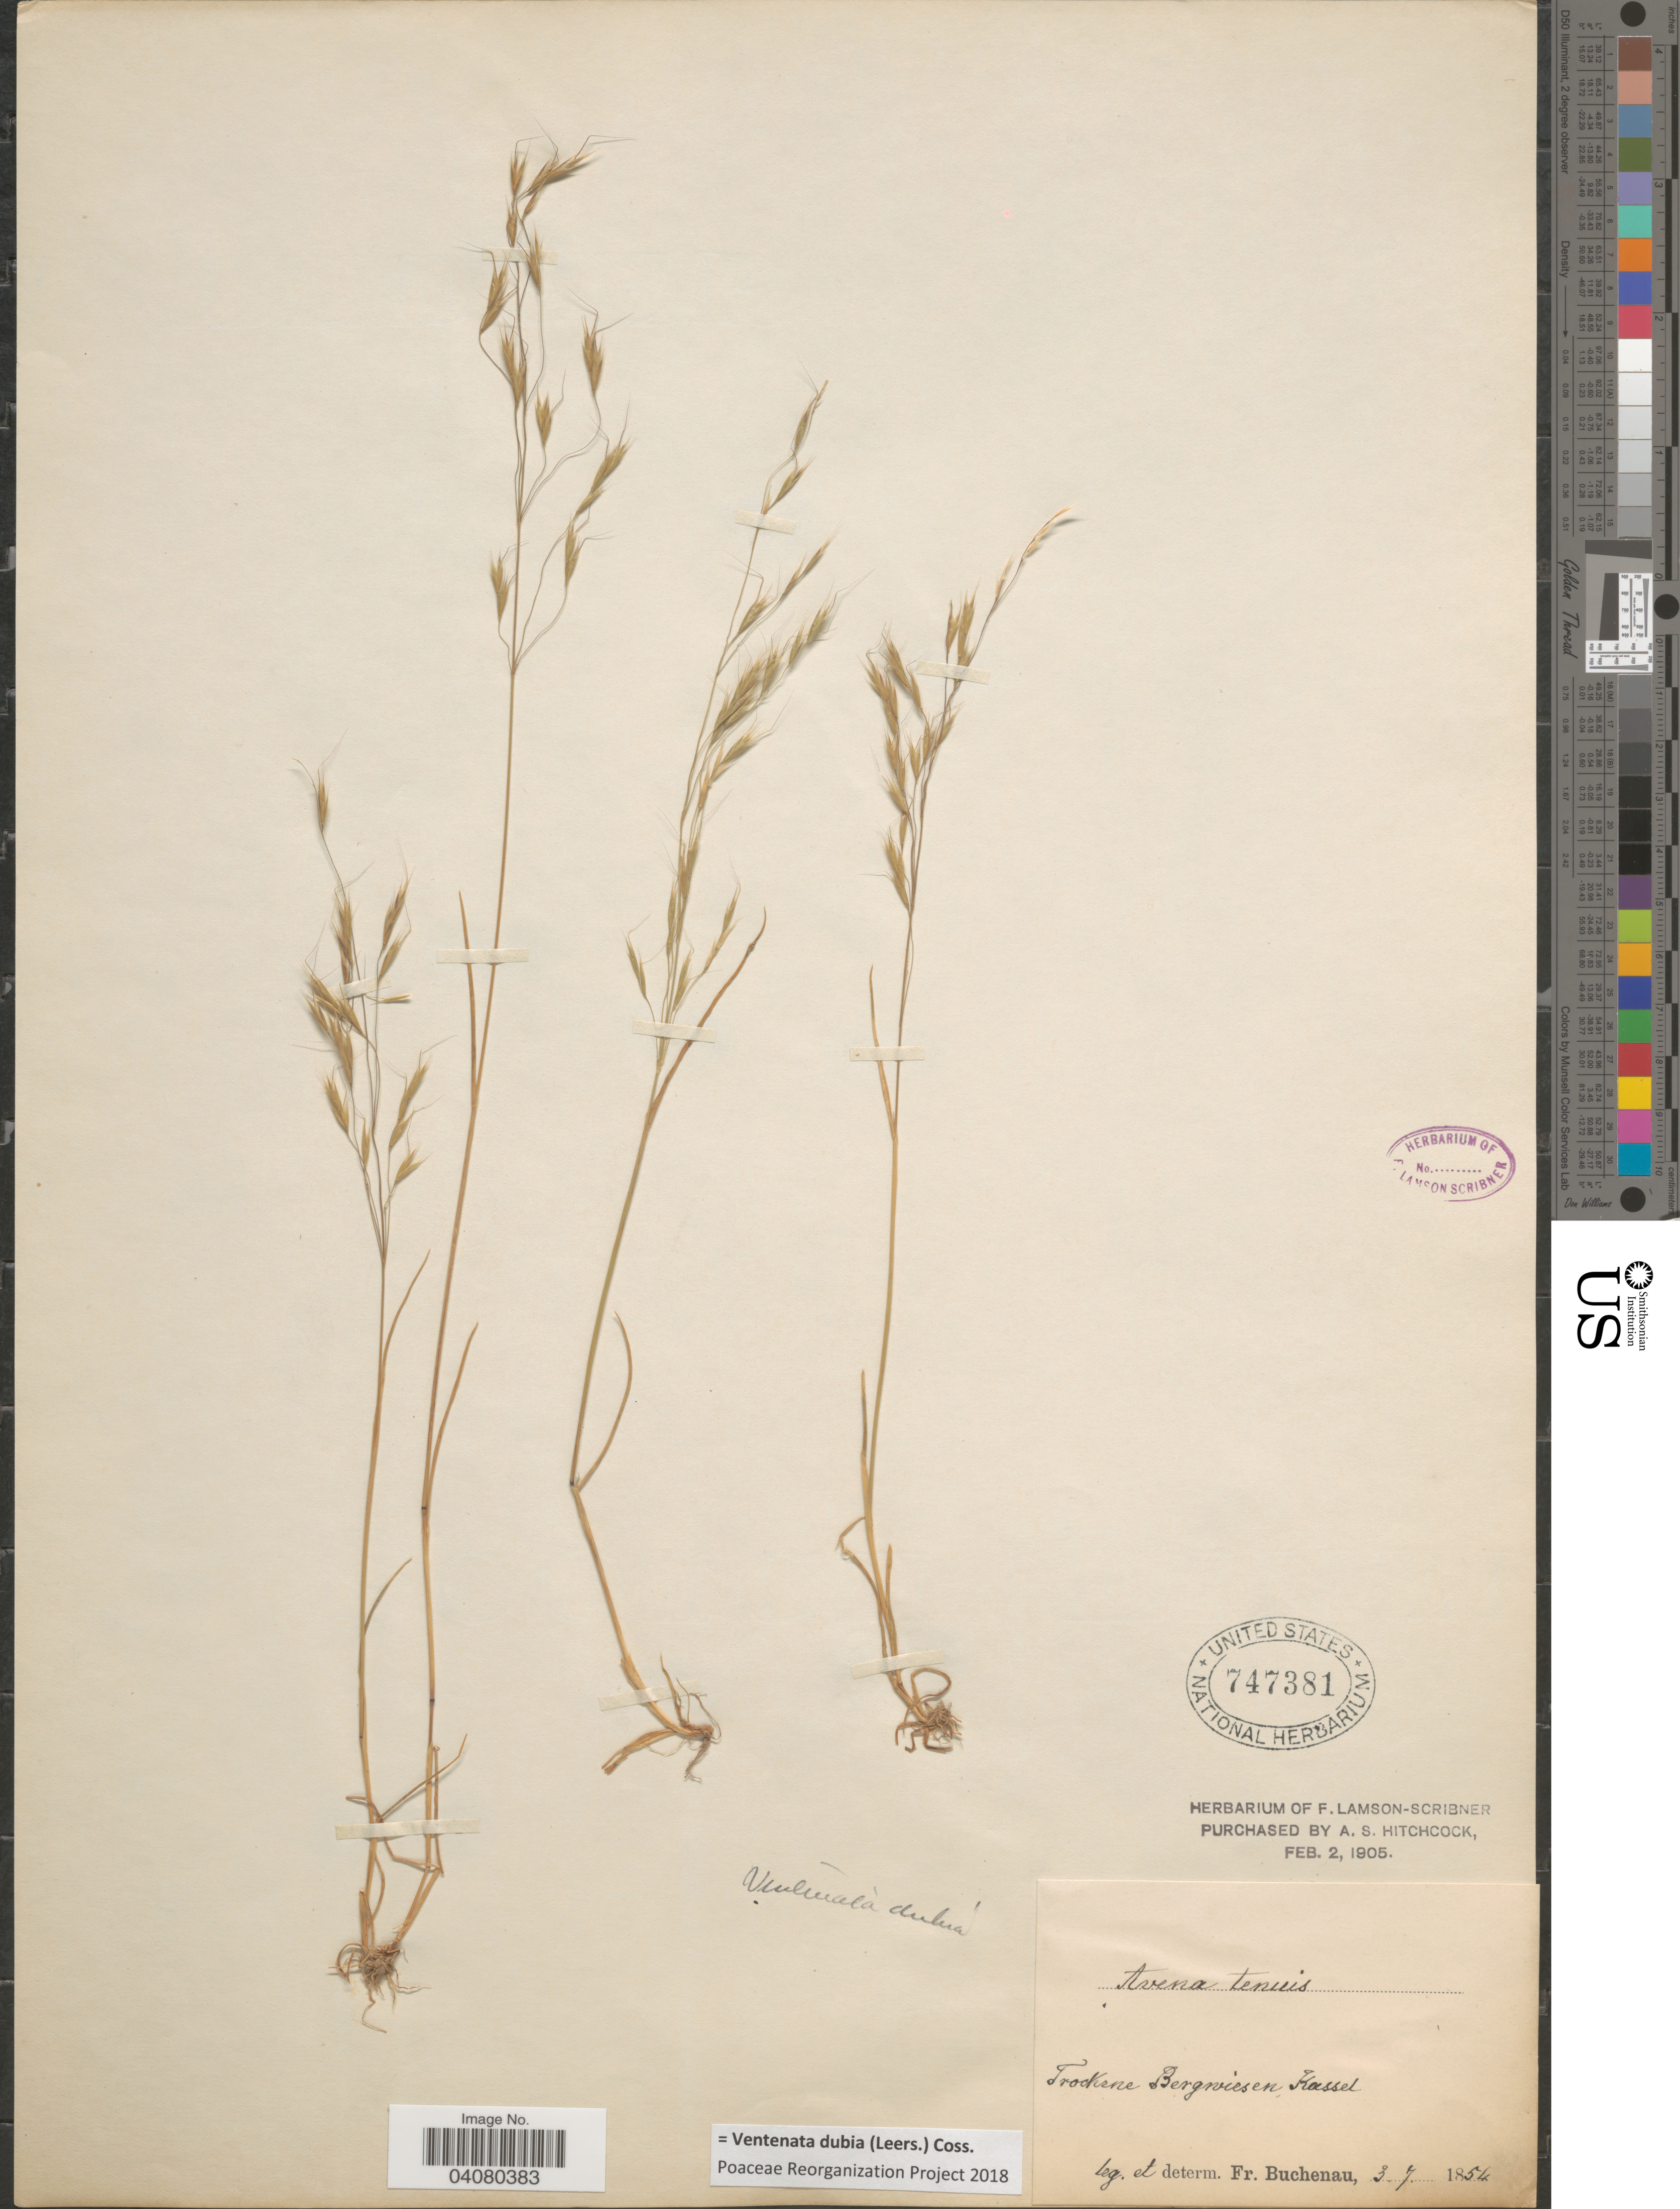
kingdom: Plantae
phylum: Tracheophyta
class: Liliopsida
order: Poales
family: Poaceae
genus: Ventenata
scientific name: Ventenata dubia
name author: (Leers) Coss.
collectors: F. Buchenau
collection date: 1854-07-03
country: Germany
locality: Trockene Bergwiesen, Kassel.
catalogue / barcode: US 747381